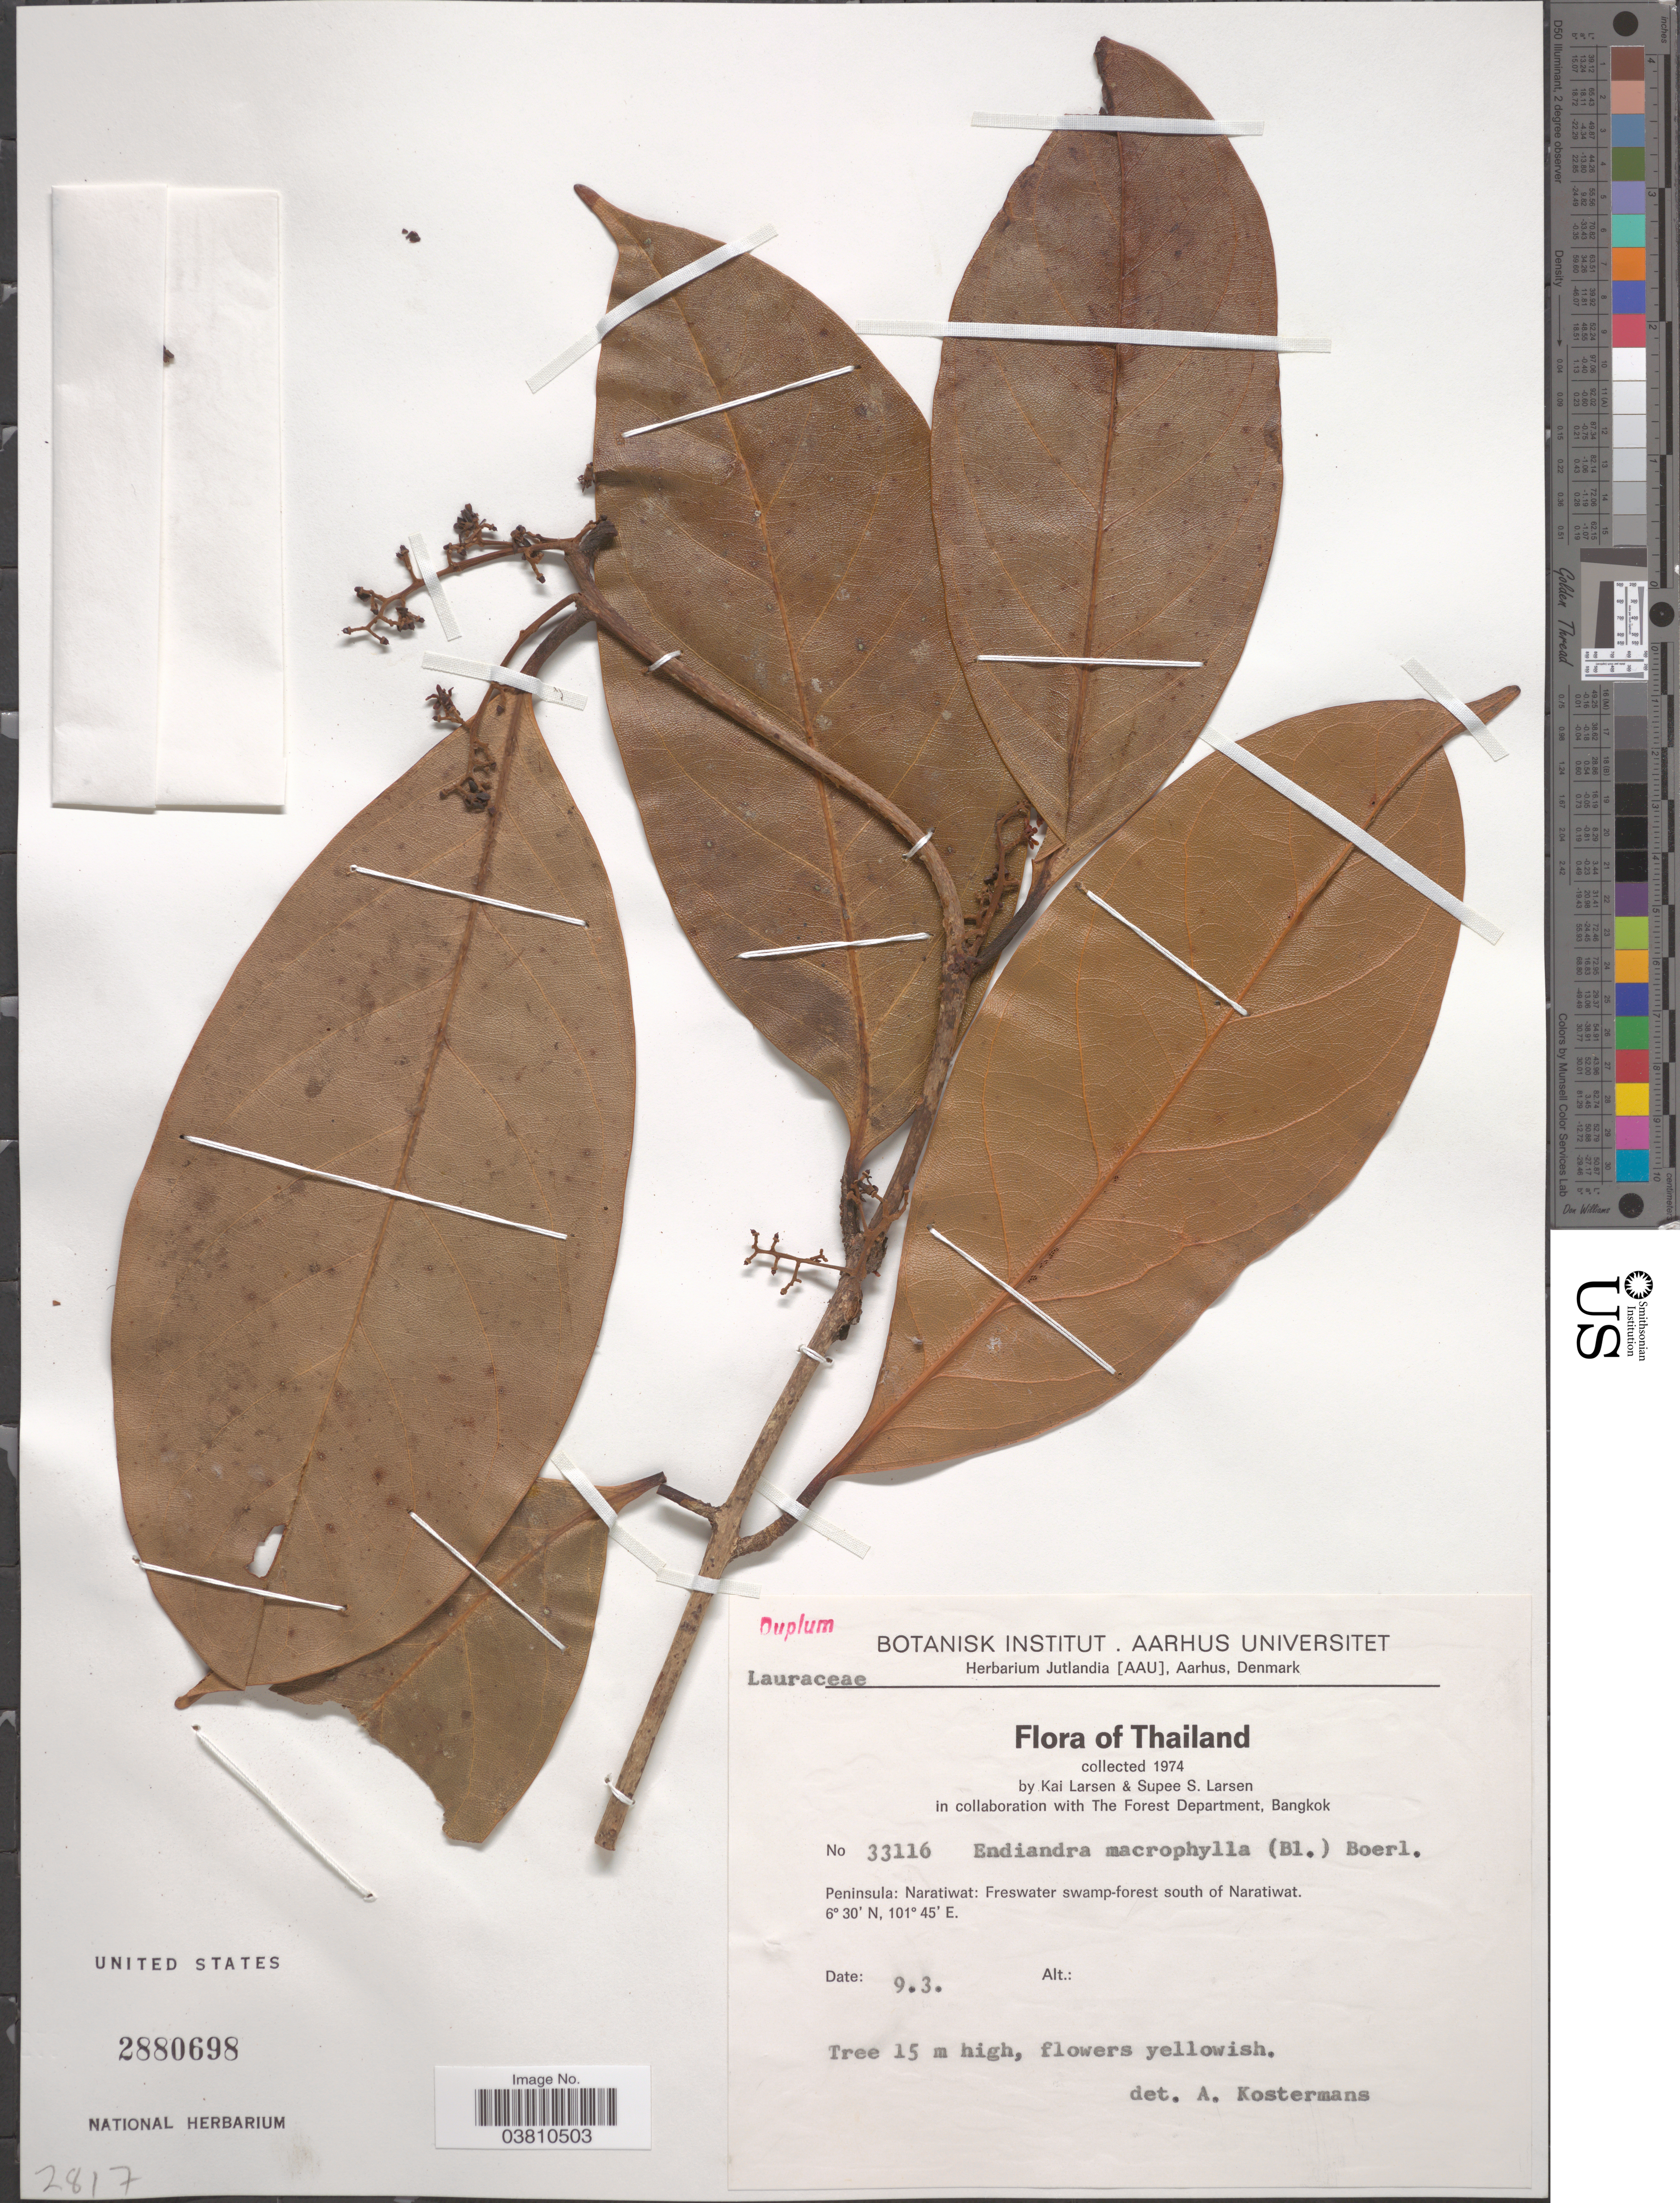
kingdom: Plantae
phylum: Tracheophyta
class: Magnoliopsida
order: Laurales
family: Lauraceae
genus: Endiandra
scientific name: Endiandra macrophylla Merr., nom. illeg.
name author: Merr.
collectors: K. Larsen & S. Larsen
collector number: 33116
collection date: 1974-03-09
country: Thailand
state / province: Narathiwat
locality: Peninsula: Naratiwat: Freswater swamp-forest south of Naratiwat.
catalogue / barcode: US 2880698